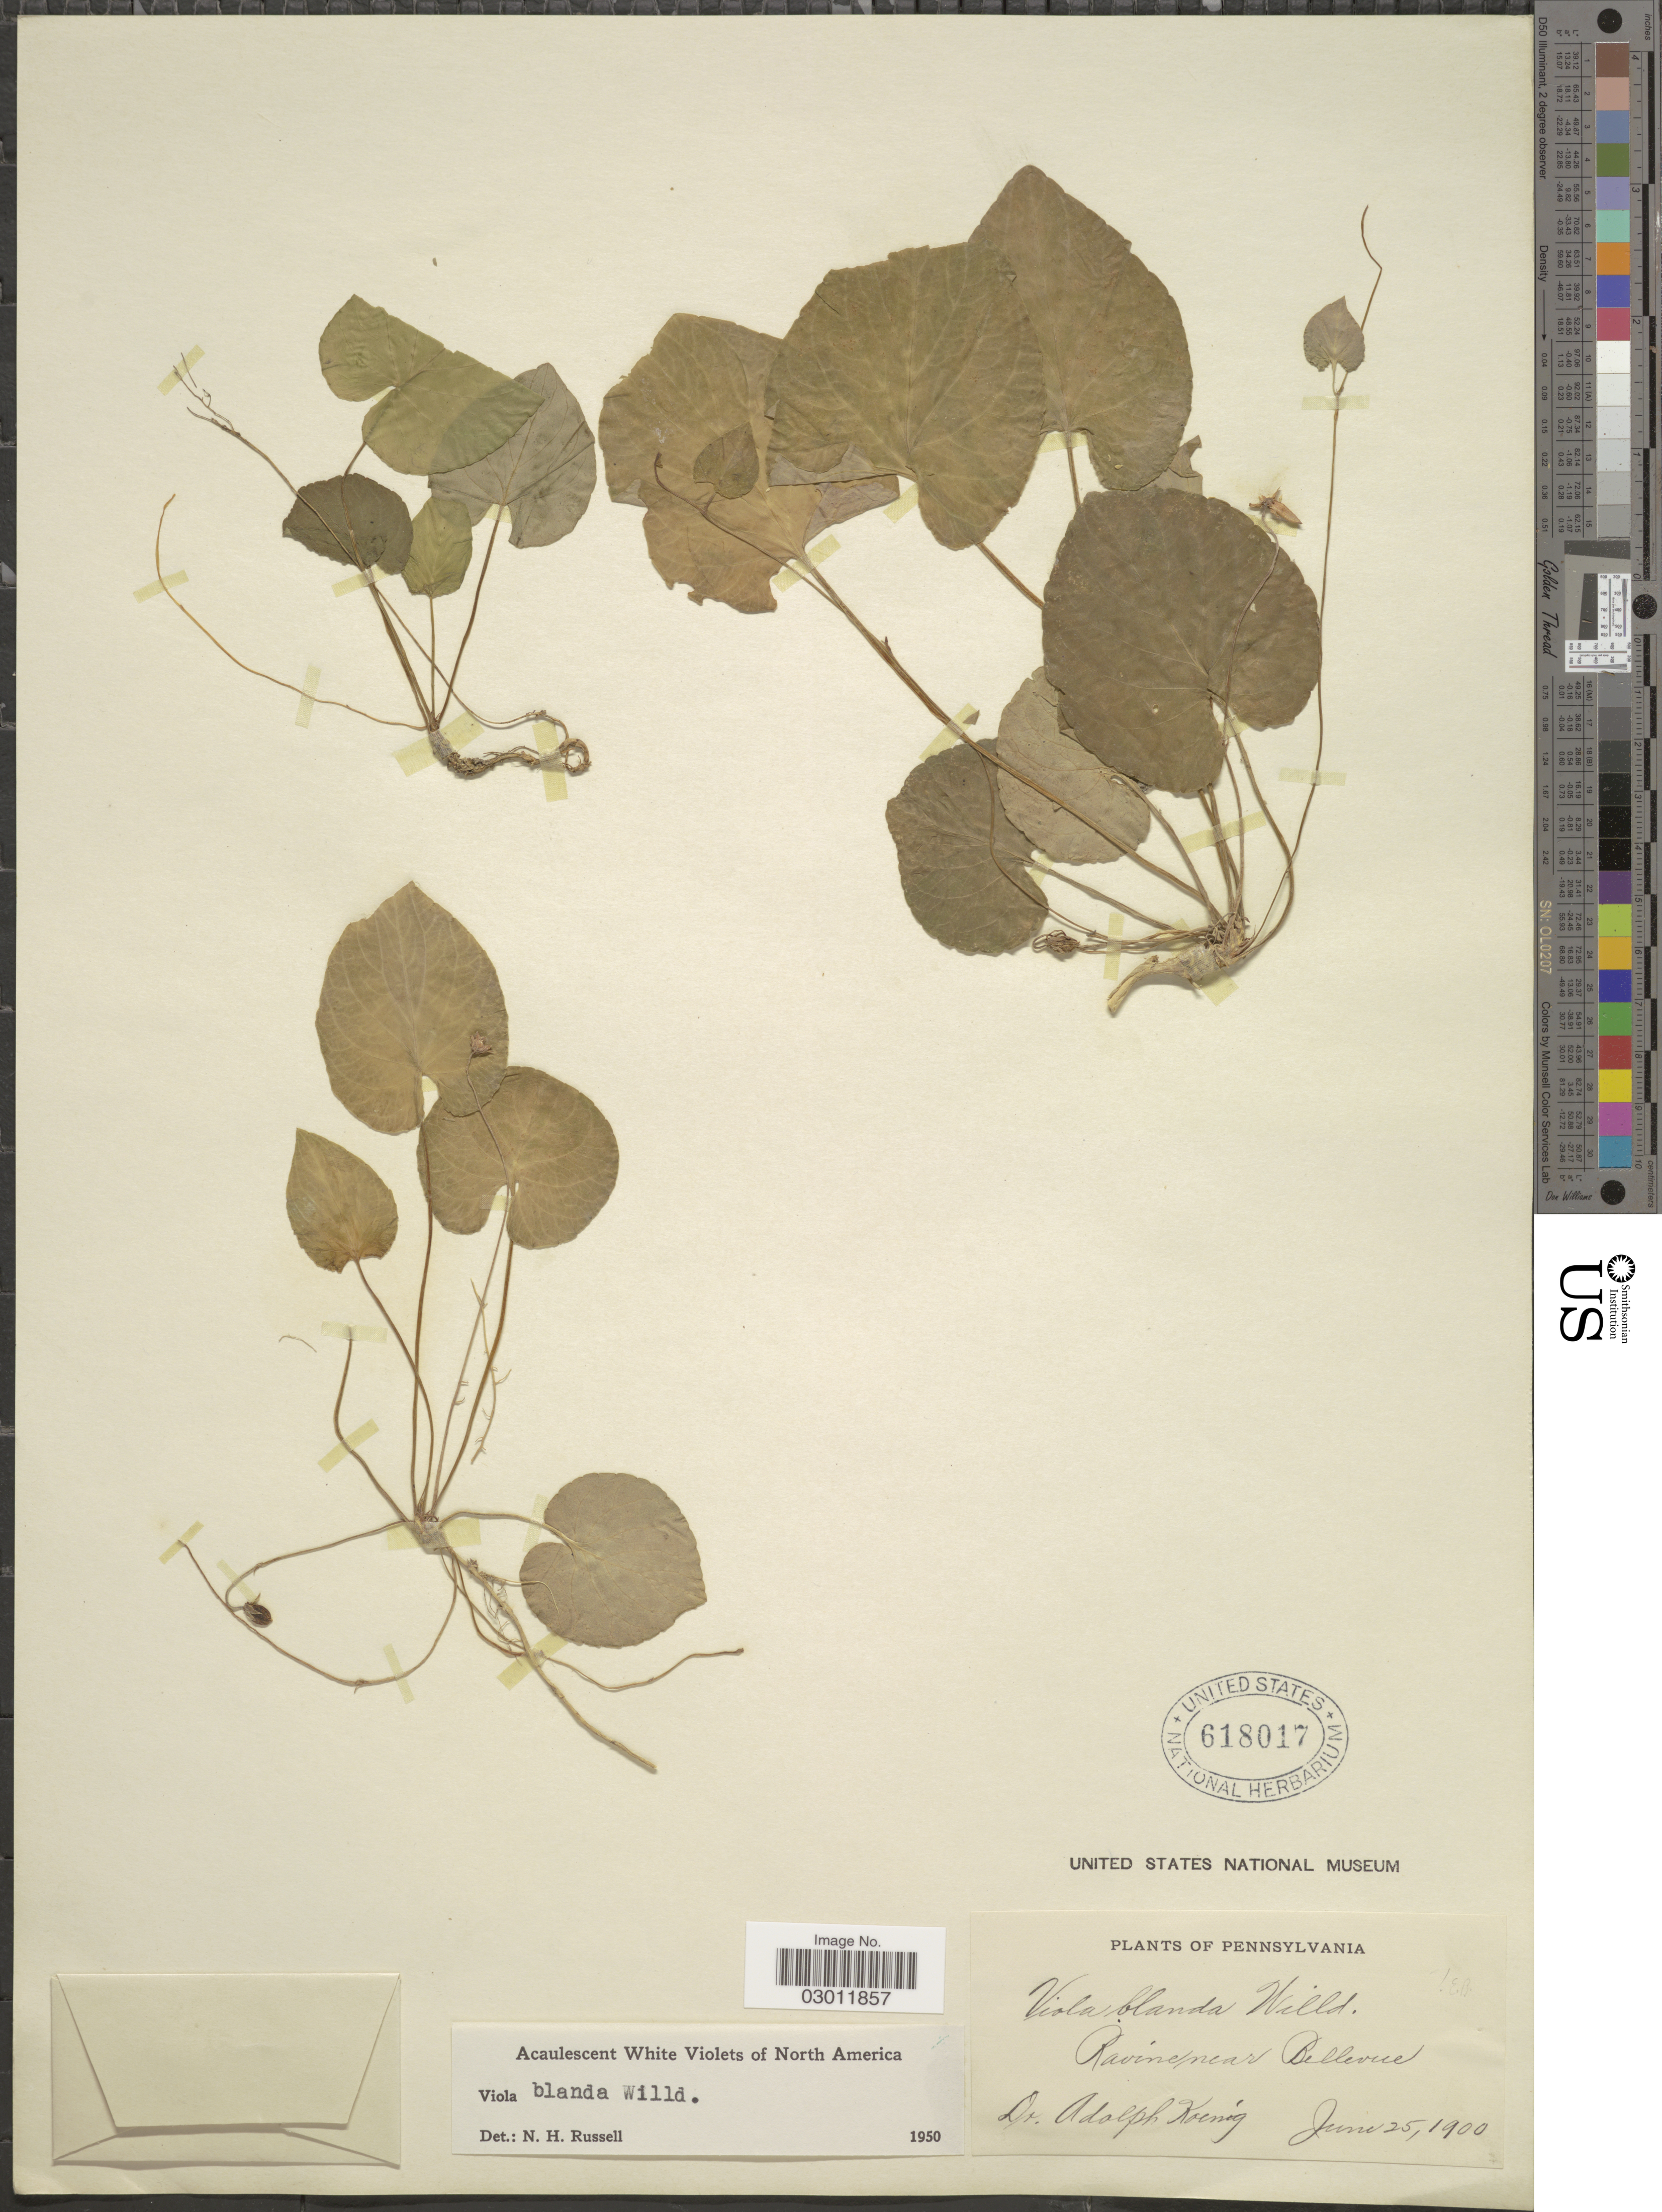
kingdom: Plantae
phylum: Tracheophyta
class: Magnoliopsida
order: Malpighiales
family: Violaceae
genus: Viola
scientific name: Viola blanda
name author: Willd.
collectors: A. Koenig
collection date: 1900-06-25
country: United States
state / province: Pennsylvania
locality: Ravine near Bellevue.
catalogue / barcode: US 618017